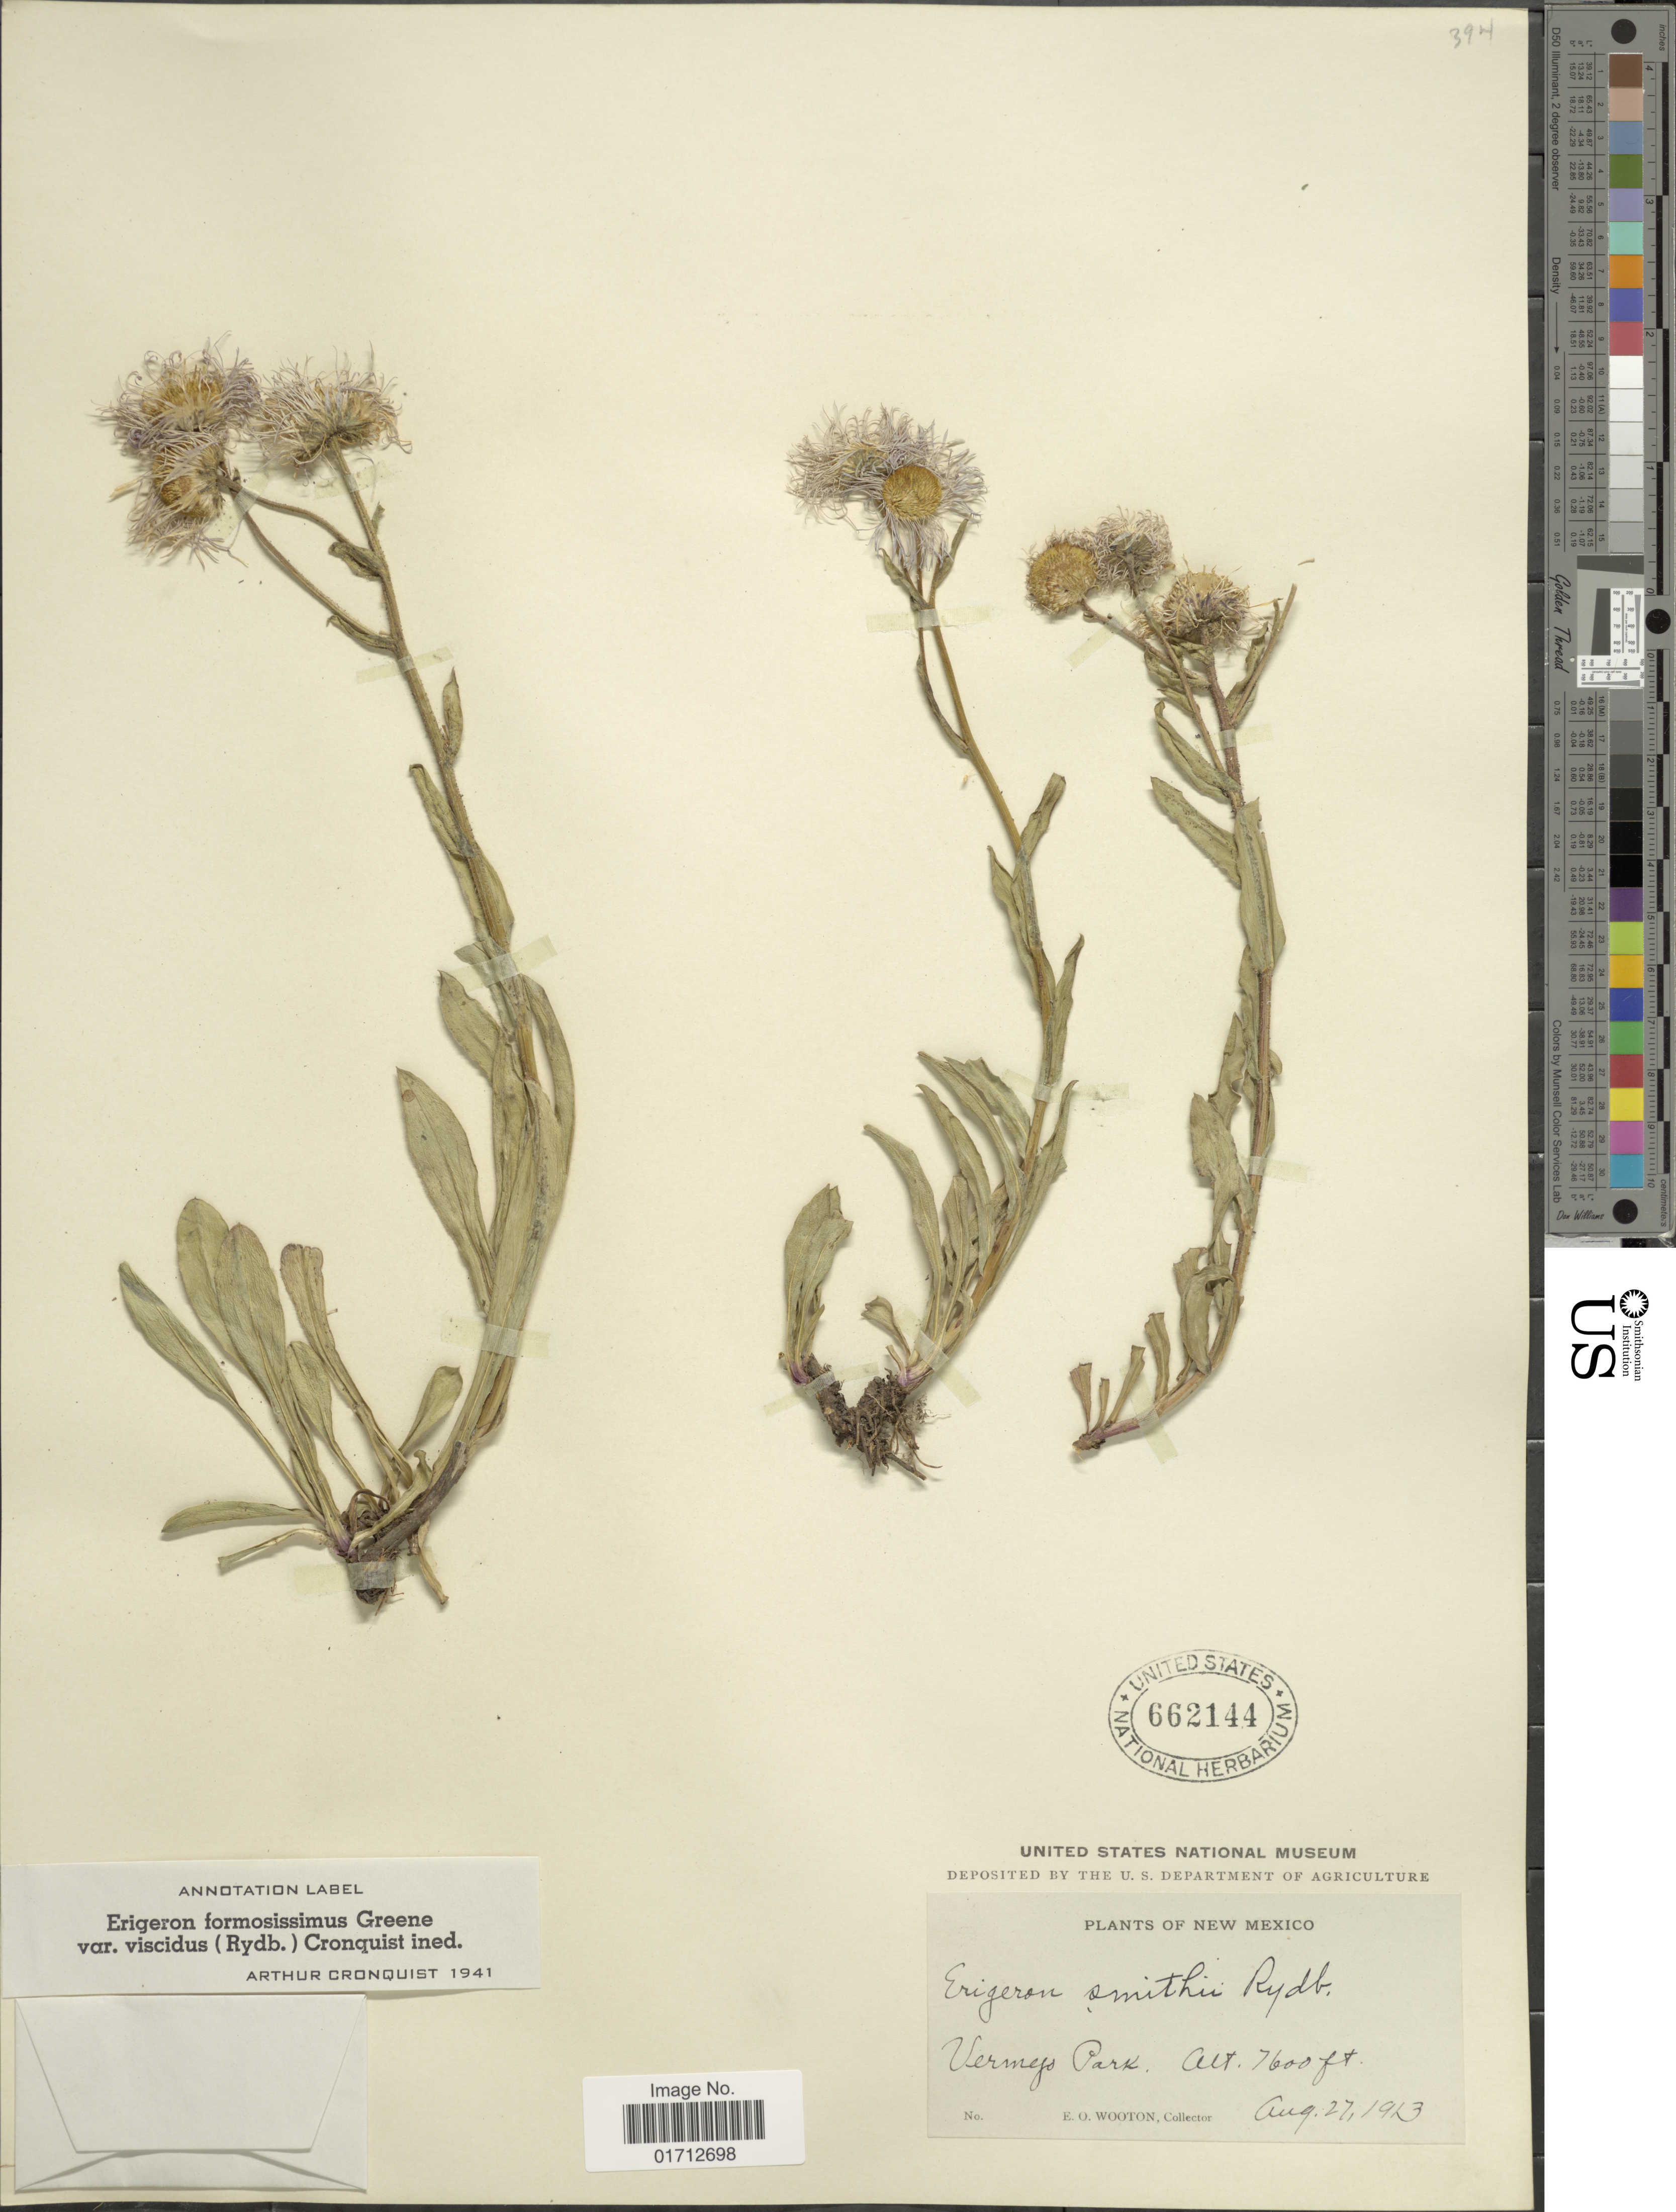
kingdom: Plantae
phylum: Tracheophyta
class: Magnoliopsida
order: Asterales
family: Asteraceae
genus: Erigeron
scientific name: Erigeron formosissimus var. viscidus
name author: (Rydb.) Cronq.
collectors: E. O. Wooton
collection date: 1913-08-27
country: United States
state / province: New Mexico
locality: Vermejo Park.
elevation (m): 2316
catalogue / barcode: US 662144